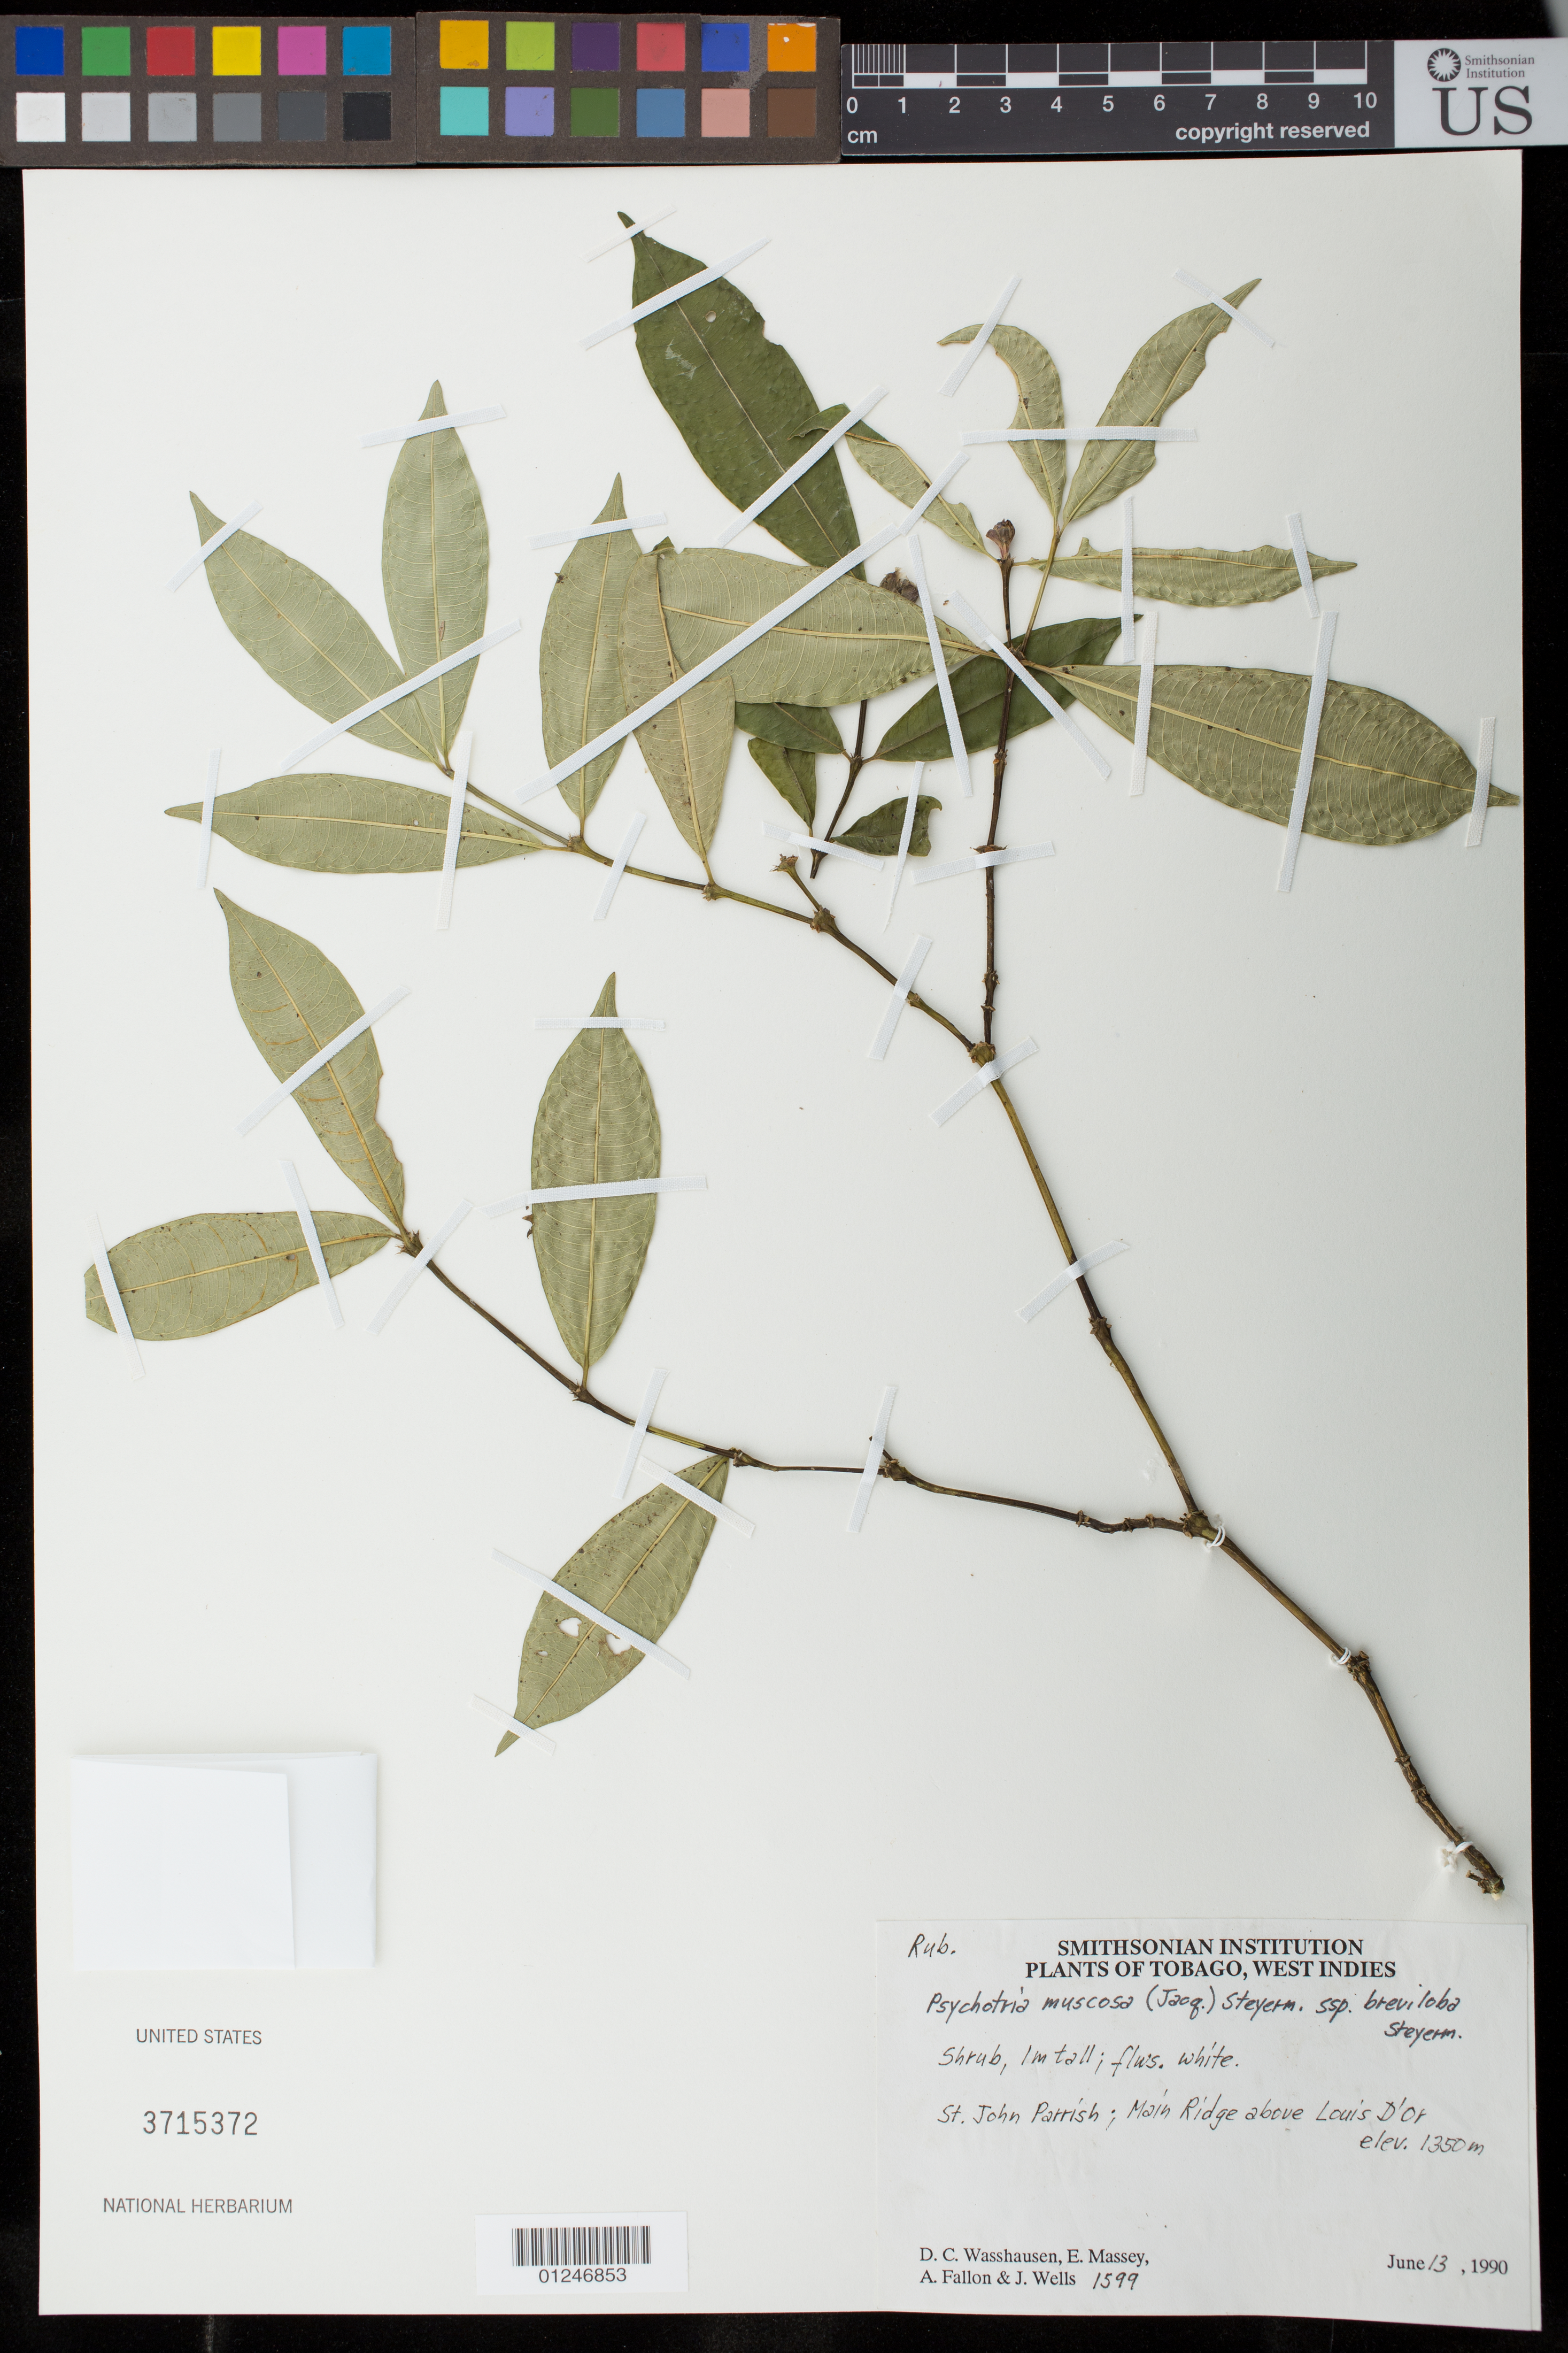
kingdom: Plantae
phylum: Tracheophyta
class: Magnoliopsida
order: Gentianales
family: Rubiaceae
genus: Psychotria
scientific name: Psychotria muscosa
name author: (Jacq.) Steyerm.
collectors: D. C. Wasshausen, E. Massey, A. Fallon & J. Wells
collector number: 1599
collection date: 1990-06-13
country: Trinidad and Tobago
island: Tobago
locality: St. John Parrish; Main Ridge above Louis D'or.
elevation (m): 1350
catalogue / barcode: US 3715372